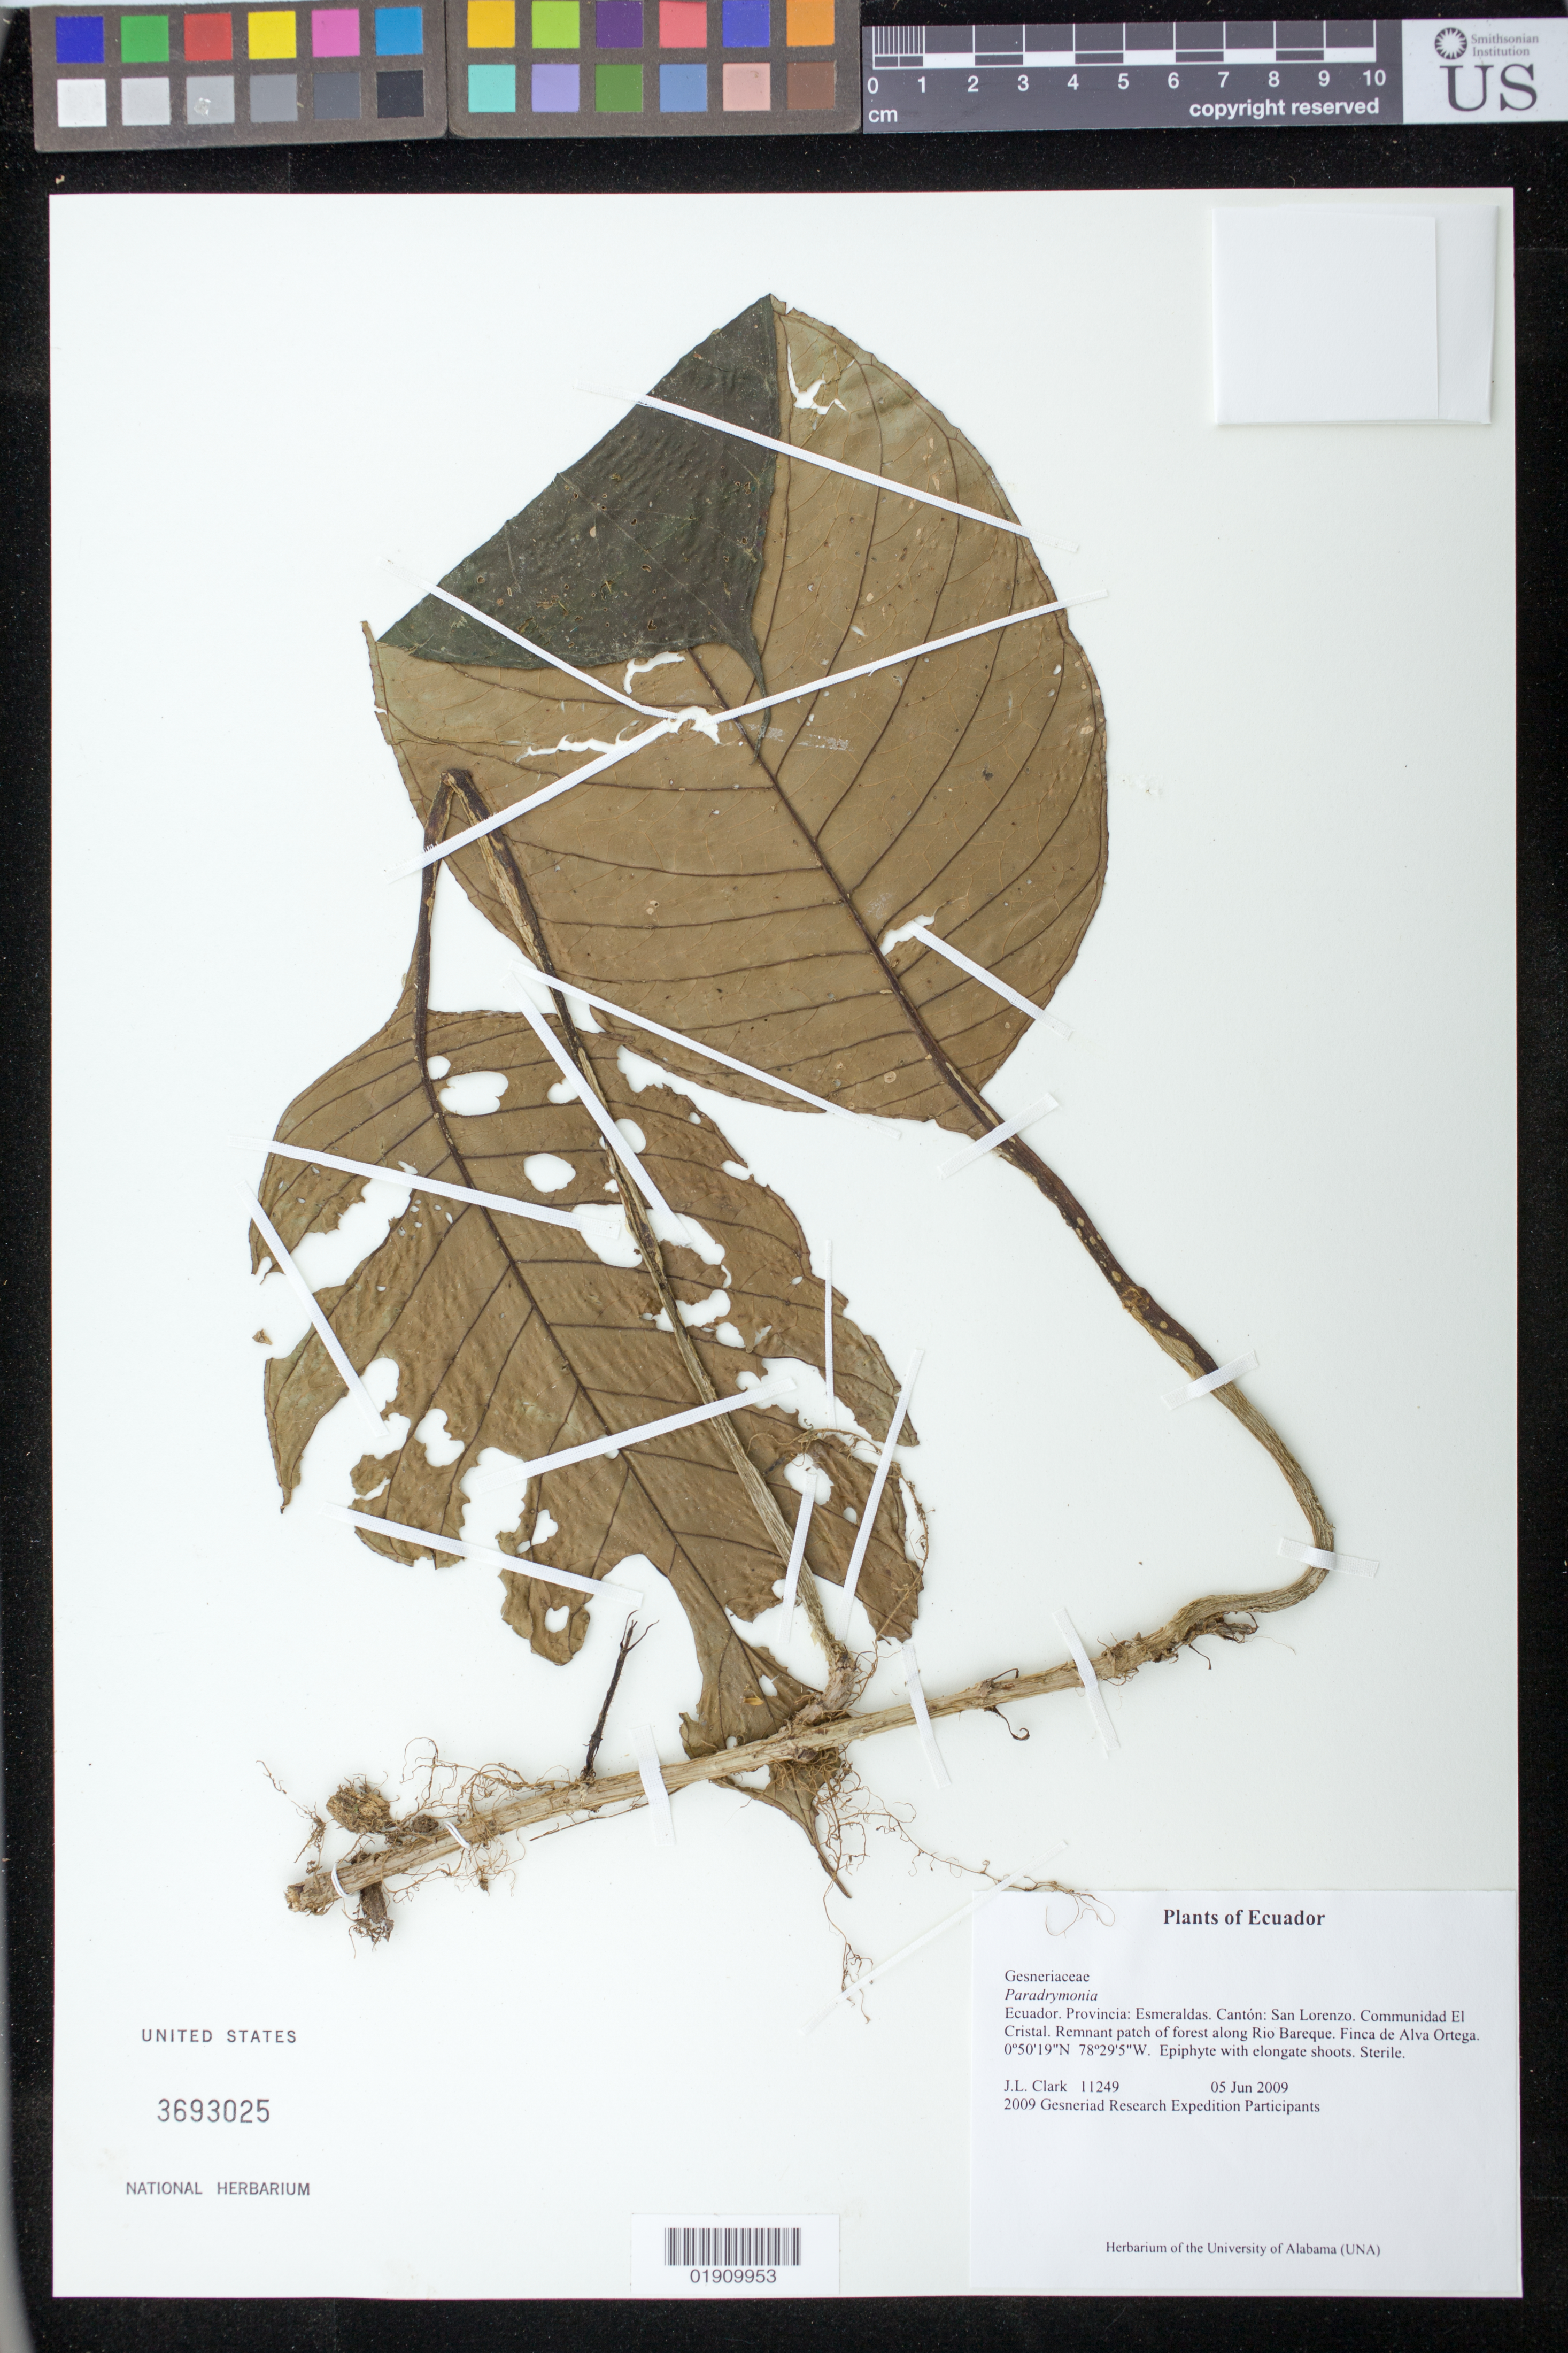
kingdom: Plantae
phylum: Tracheophyta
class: Magnoliopsida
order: Lamiales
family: Gesneriaceae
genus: Paradrymonia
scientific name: Paradrymonia sp.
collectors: J. L. Clark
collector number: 11249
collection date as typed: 05 Jun 2009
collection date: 2009-06-05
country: Ecuador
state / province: Esmeraldas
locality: Ecuador. Provincia; Esmeraldas. Canton: San Lorenzo. Communidad El Cristal. Remnant patch of forest along Rio Bareque. Finca de Alva Ortega.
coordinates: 0°50'19"N, 78°29'5"W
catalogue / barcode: US 3693025